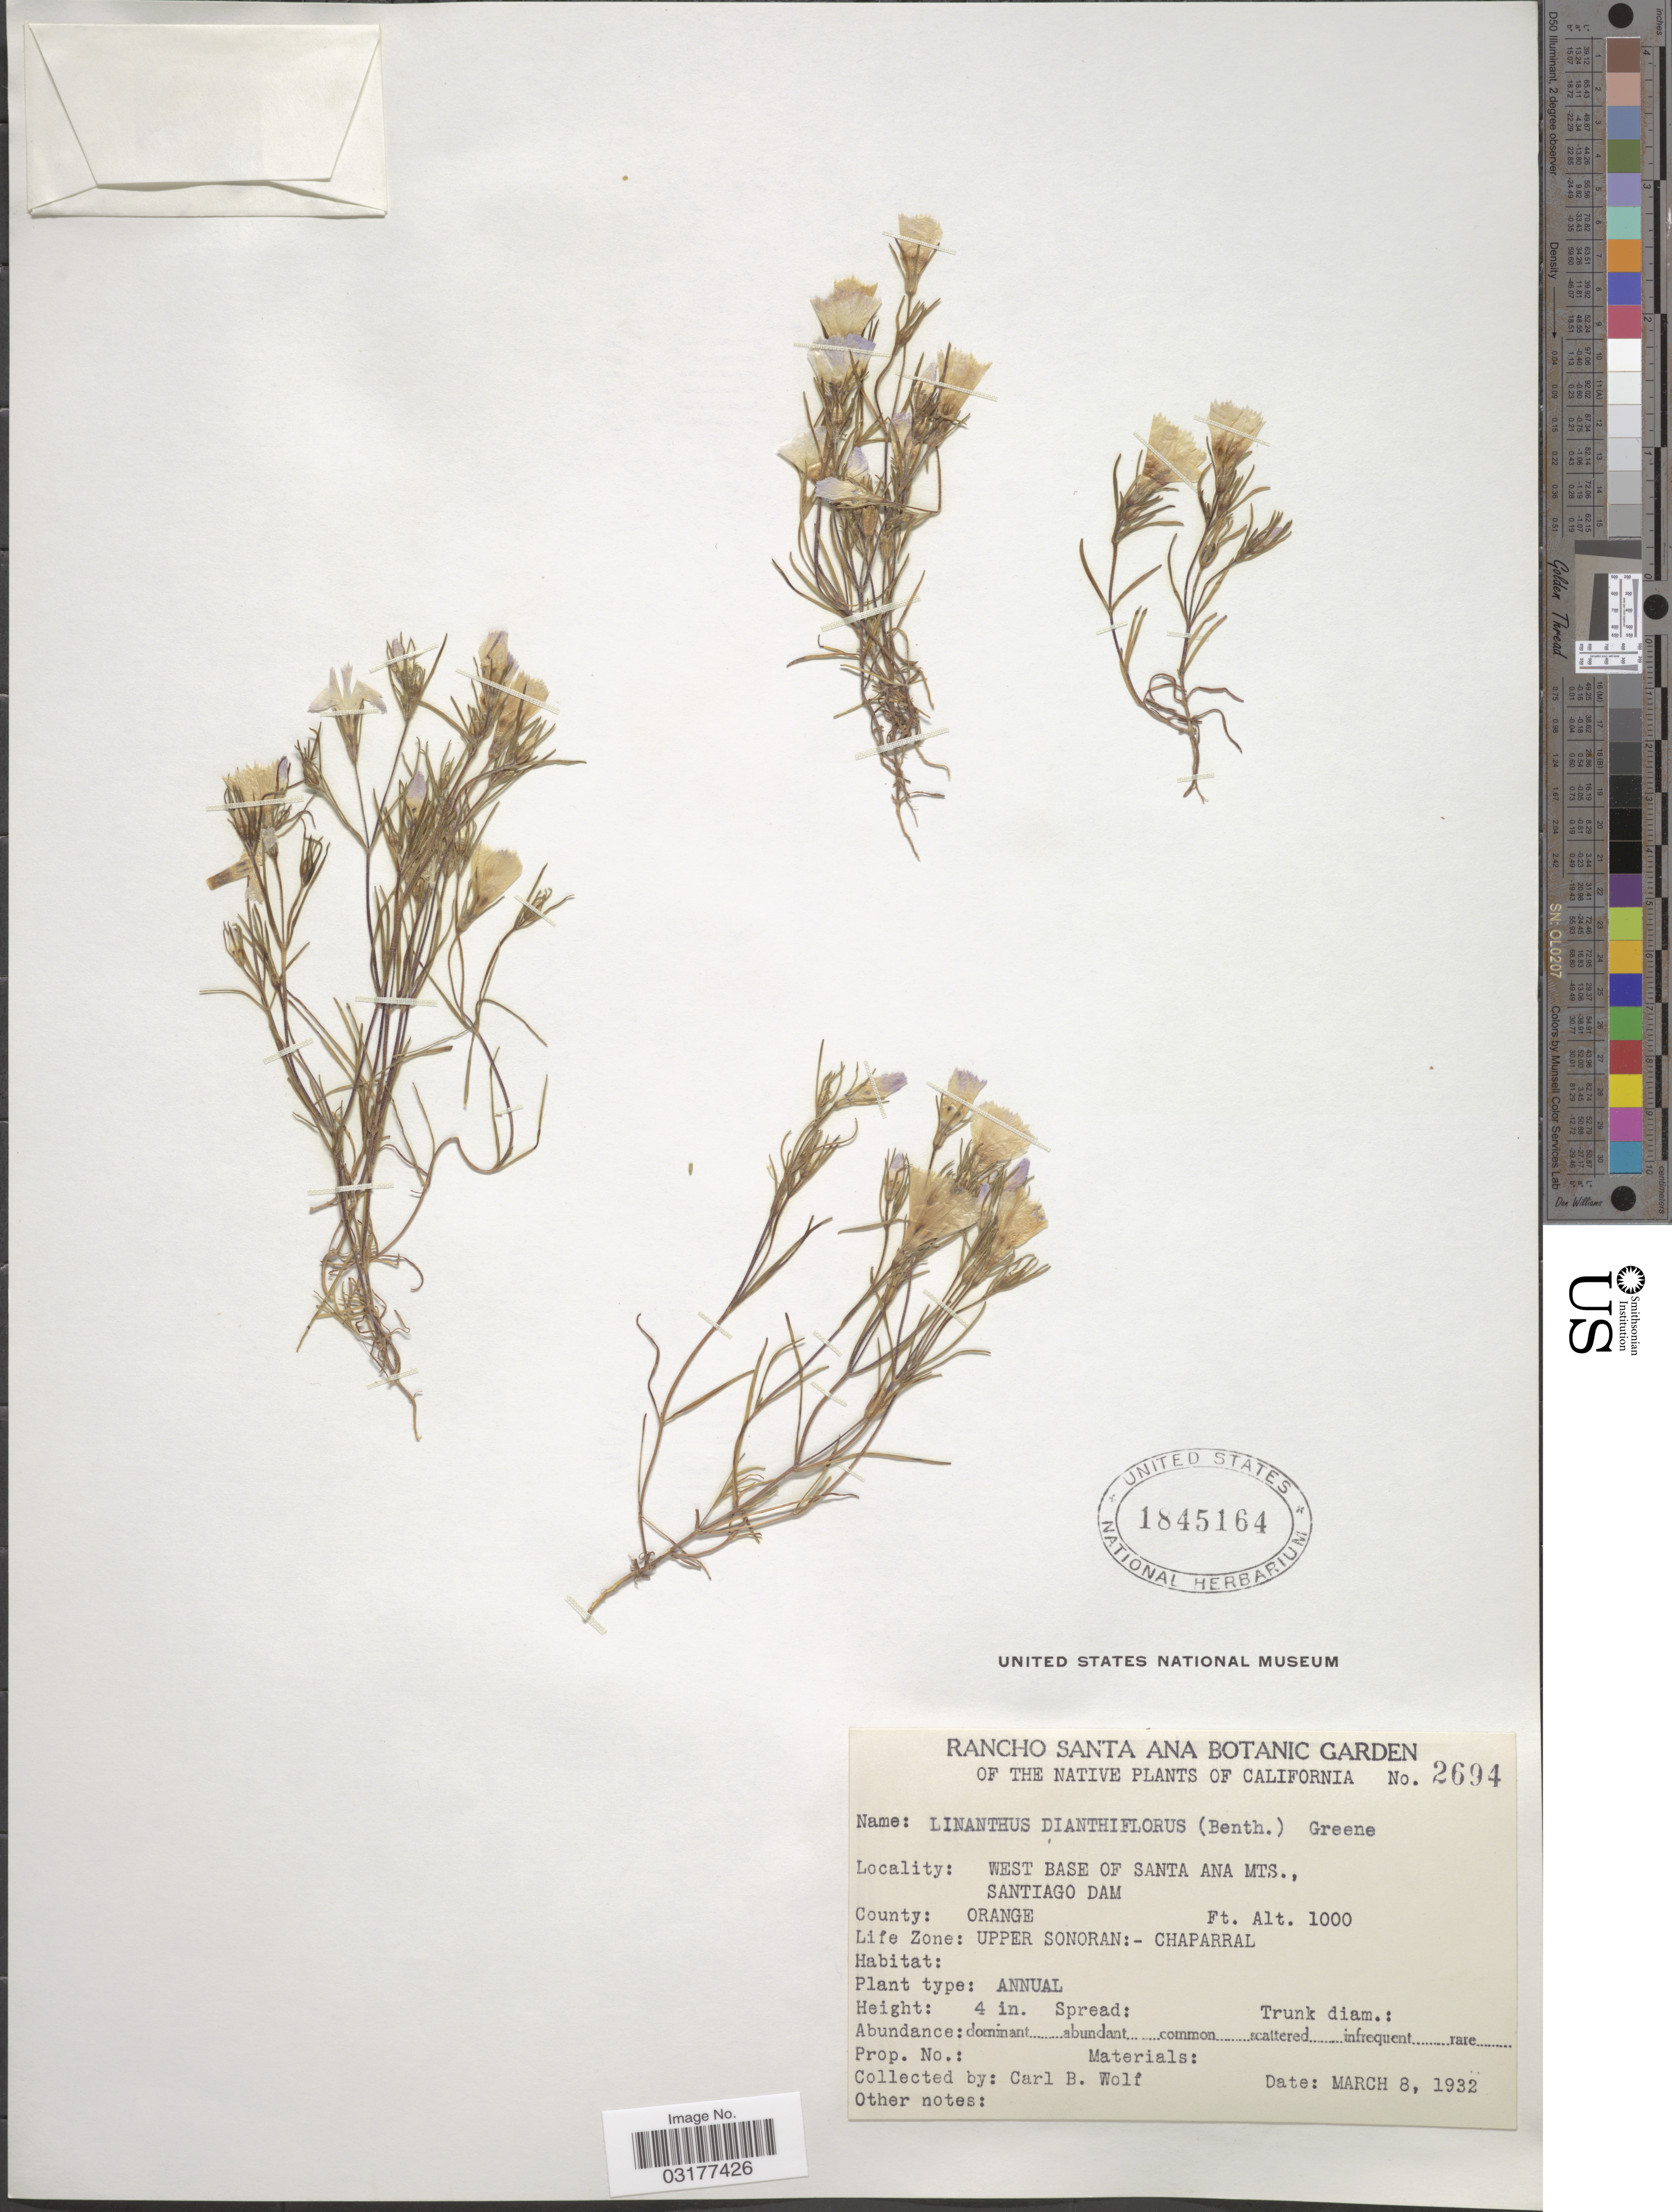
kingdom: Plantae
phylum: Tracheophyta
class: Magnoliopsida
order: Ericales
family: Polemoniaceae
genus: Linanthus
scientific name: Linanthus dianthiflorus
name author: (Benth.) Greene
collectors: C. B. Wolf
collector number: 2694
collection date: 1932-03-08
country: United States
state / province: California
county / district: Orange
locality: West Base of Santa Ana Mts. Santiago Dam. County: Orange. Life Zone: Upper Sonoran: - Chaparral.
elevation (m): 305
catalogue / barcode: US 1845164